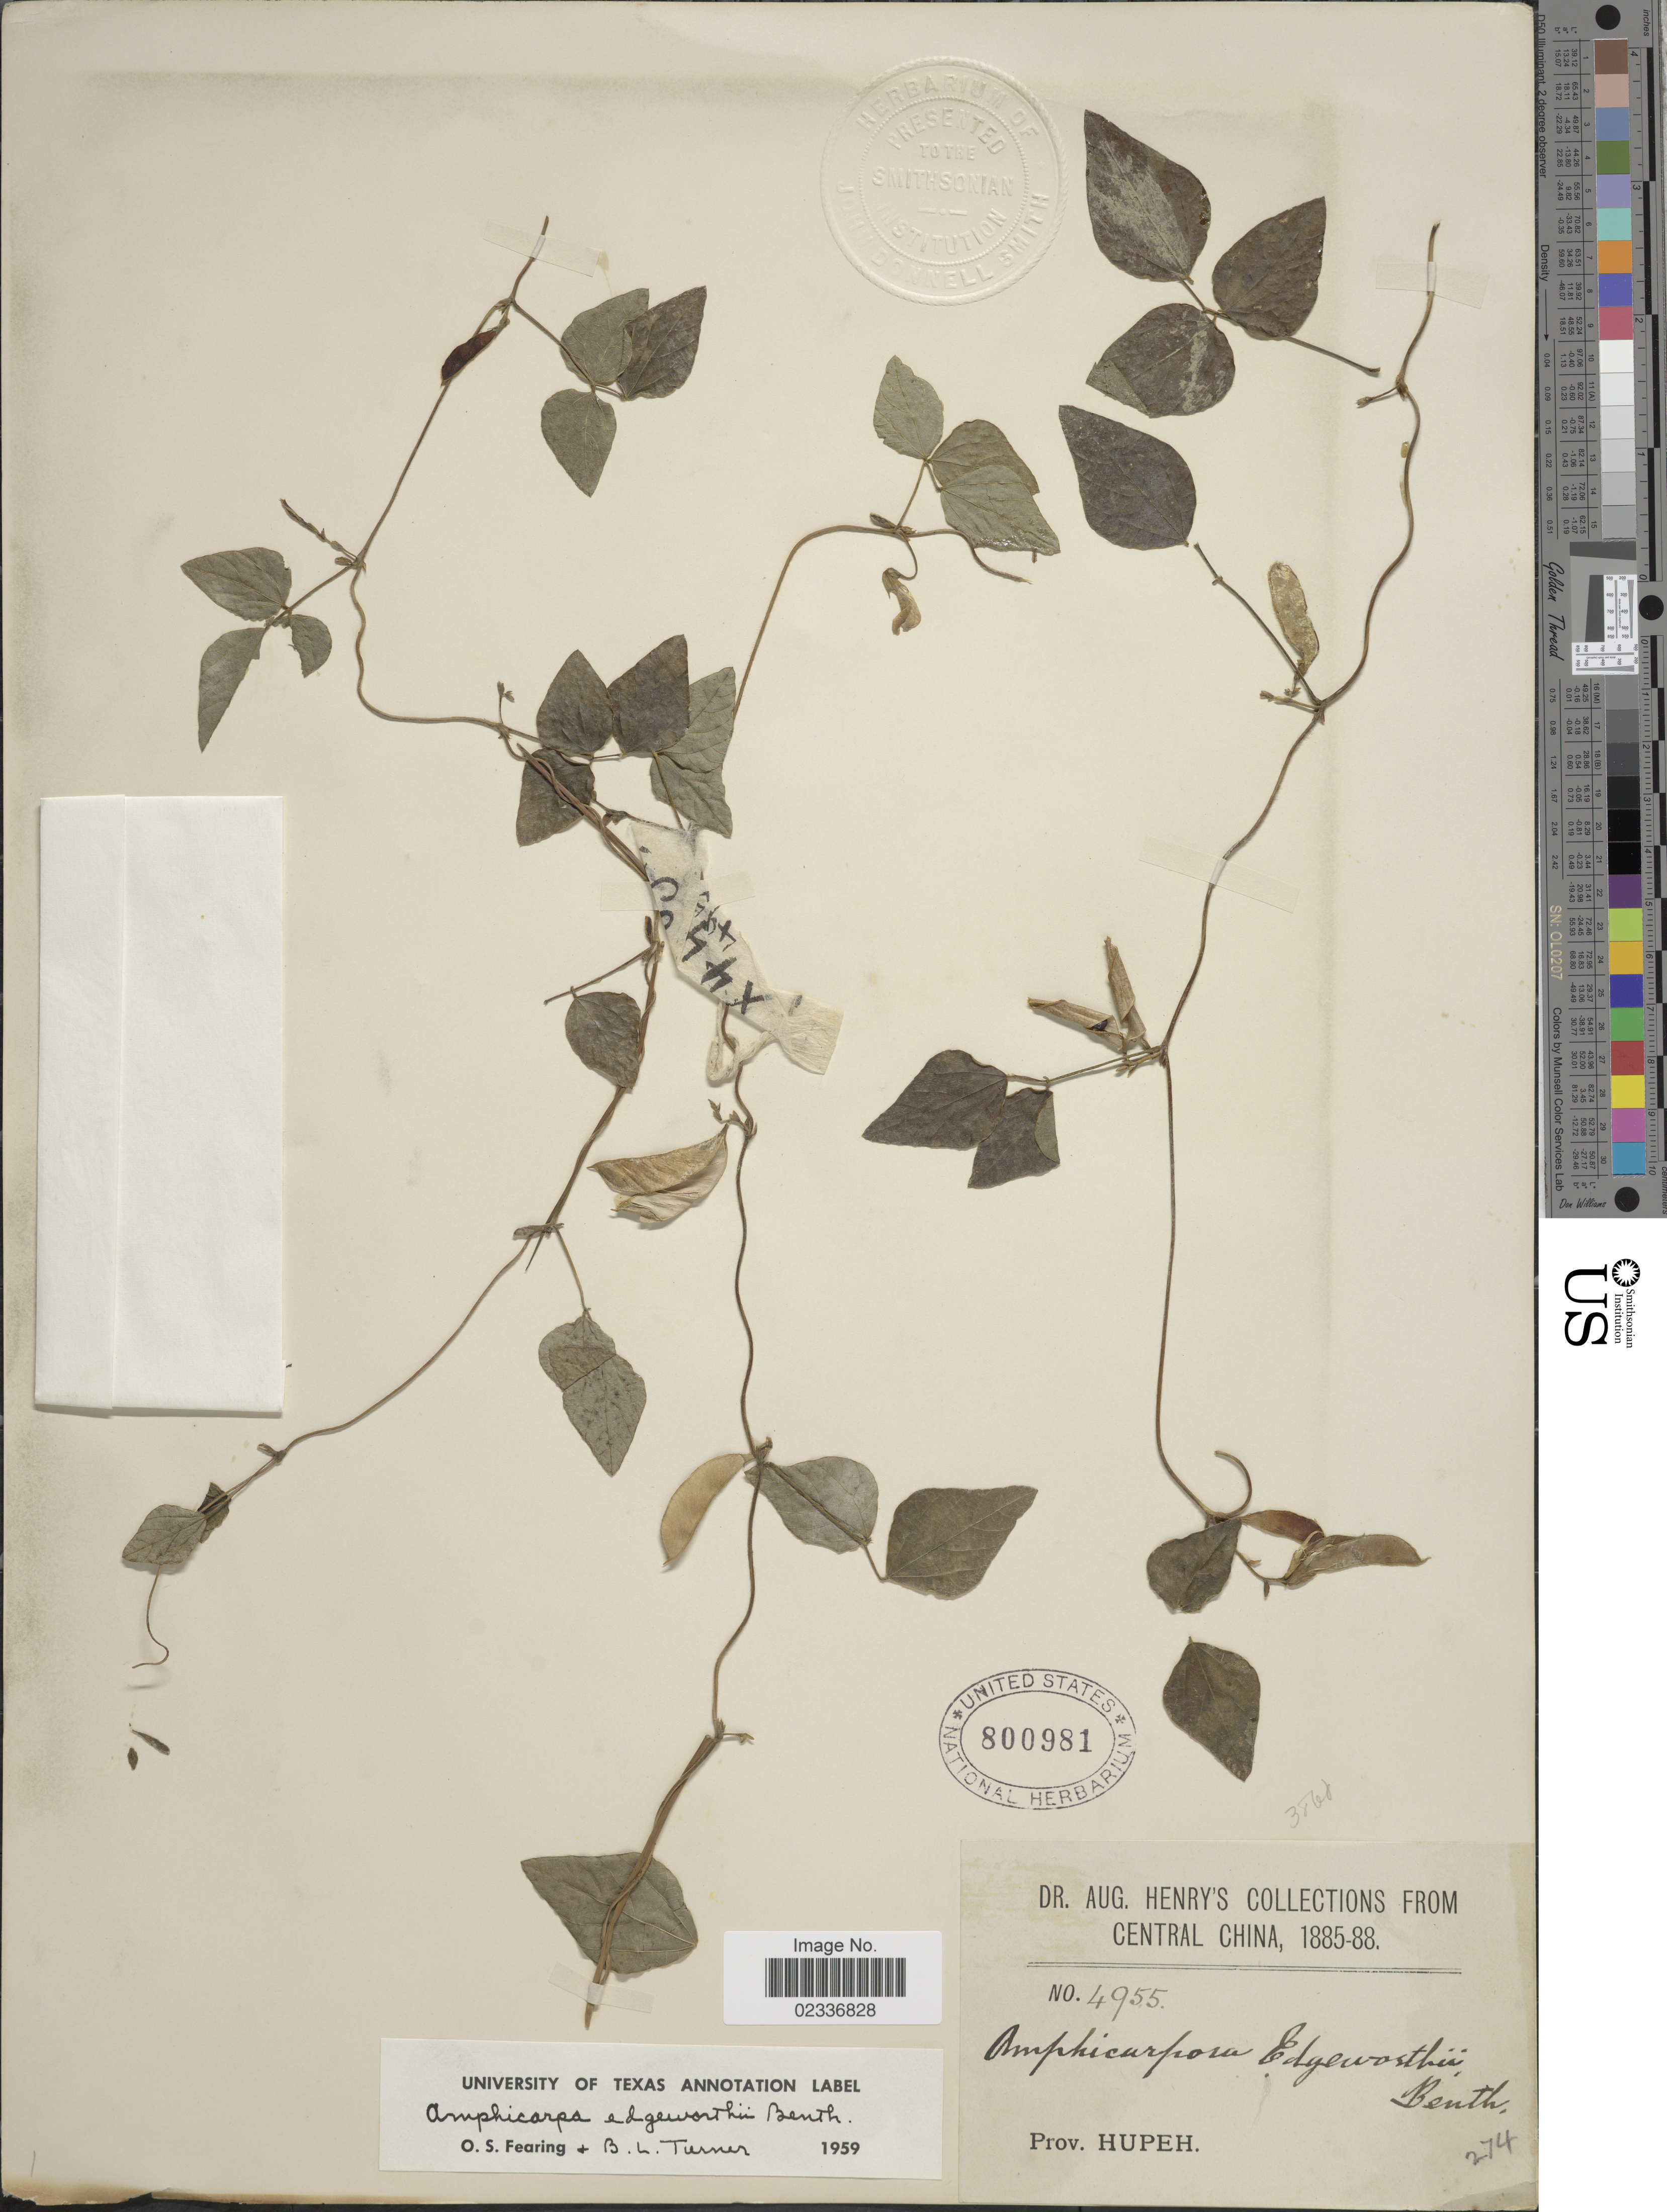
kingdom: Plantae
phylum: Tracheophyta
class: Magnoliopsida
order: Fabales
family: Fabaceae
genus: Amphicarpaea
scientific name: Amphicarpaea edgeworthii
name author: Benth.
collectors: A. Henry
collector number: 4955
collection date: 1885/1888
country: China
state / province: Hubei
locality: Central China. Prov. Hupeh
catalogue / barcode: US 800981